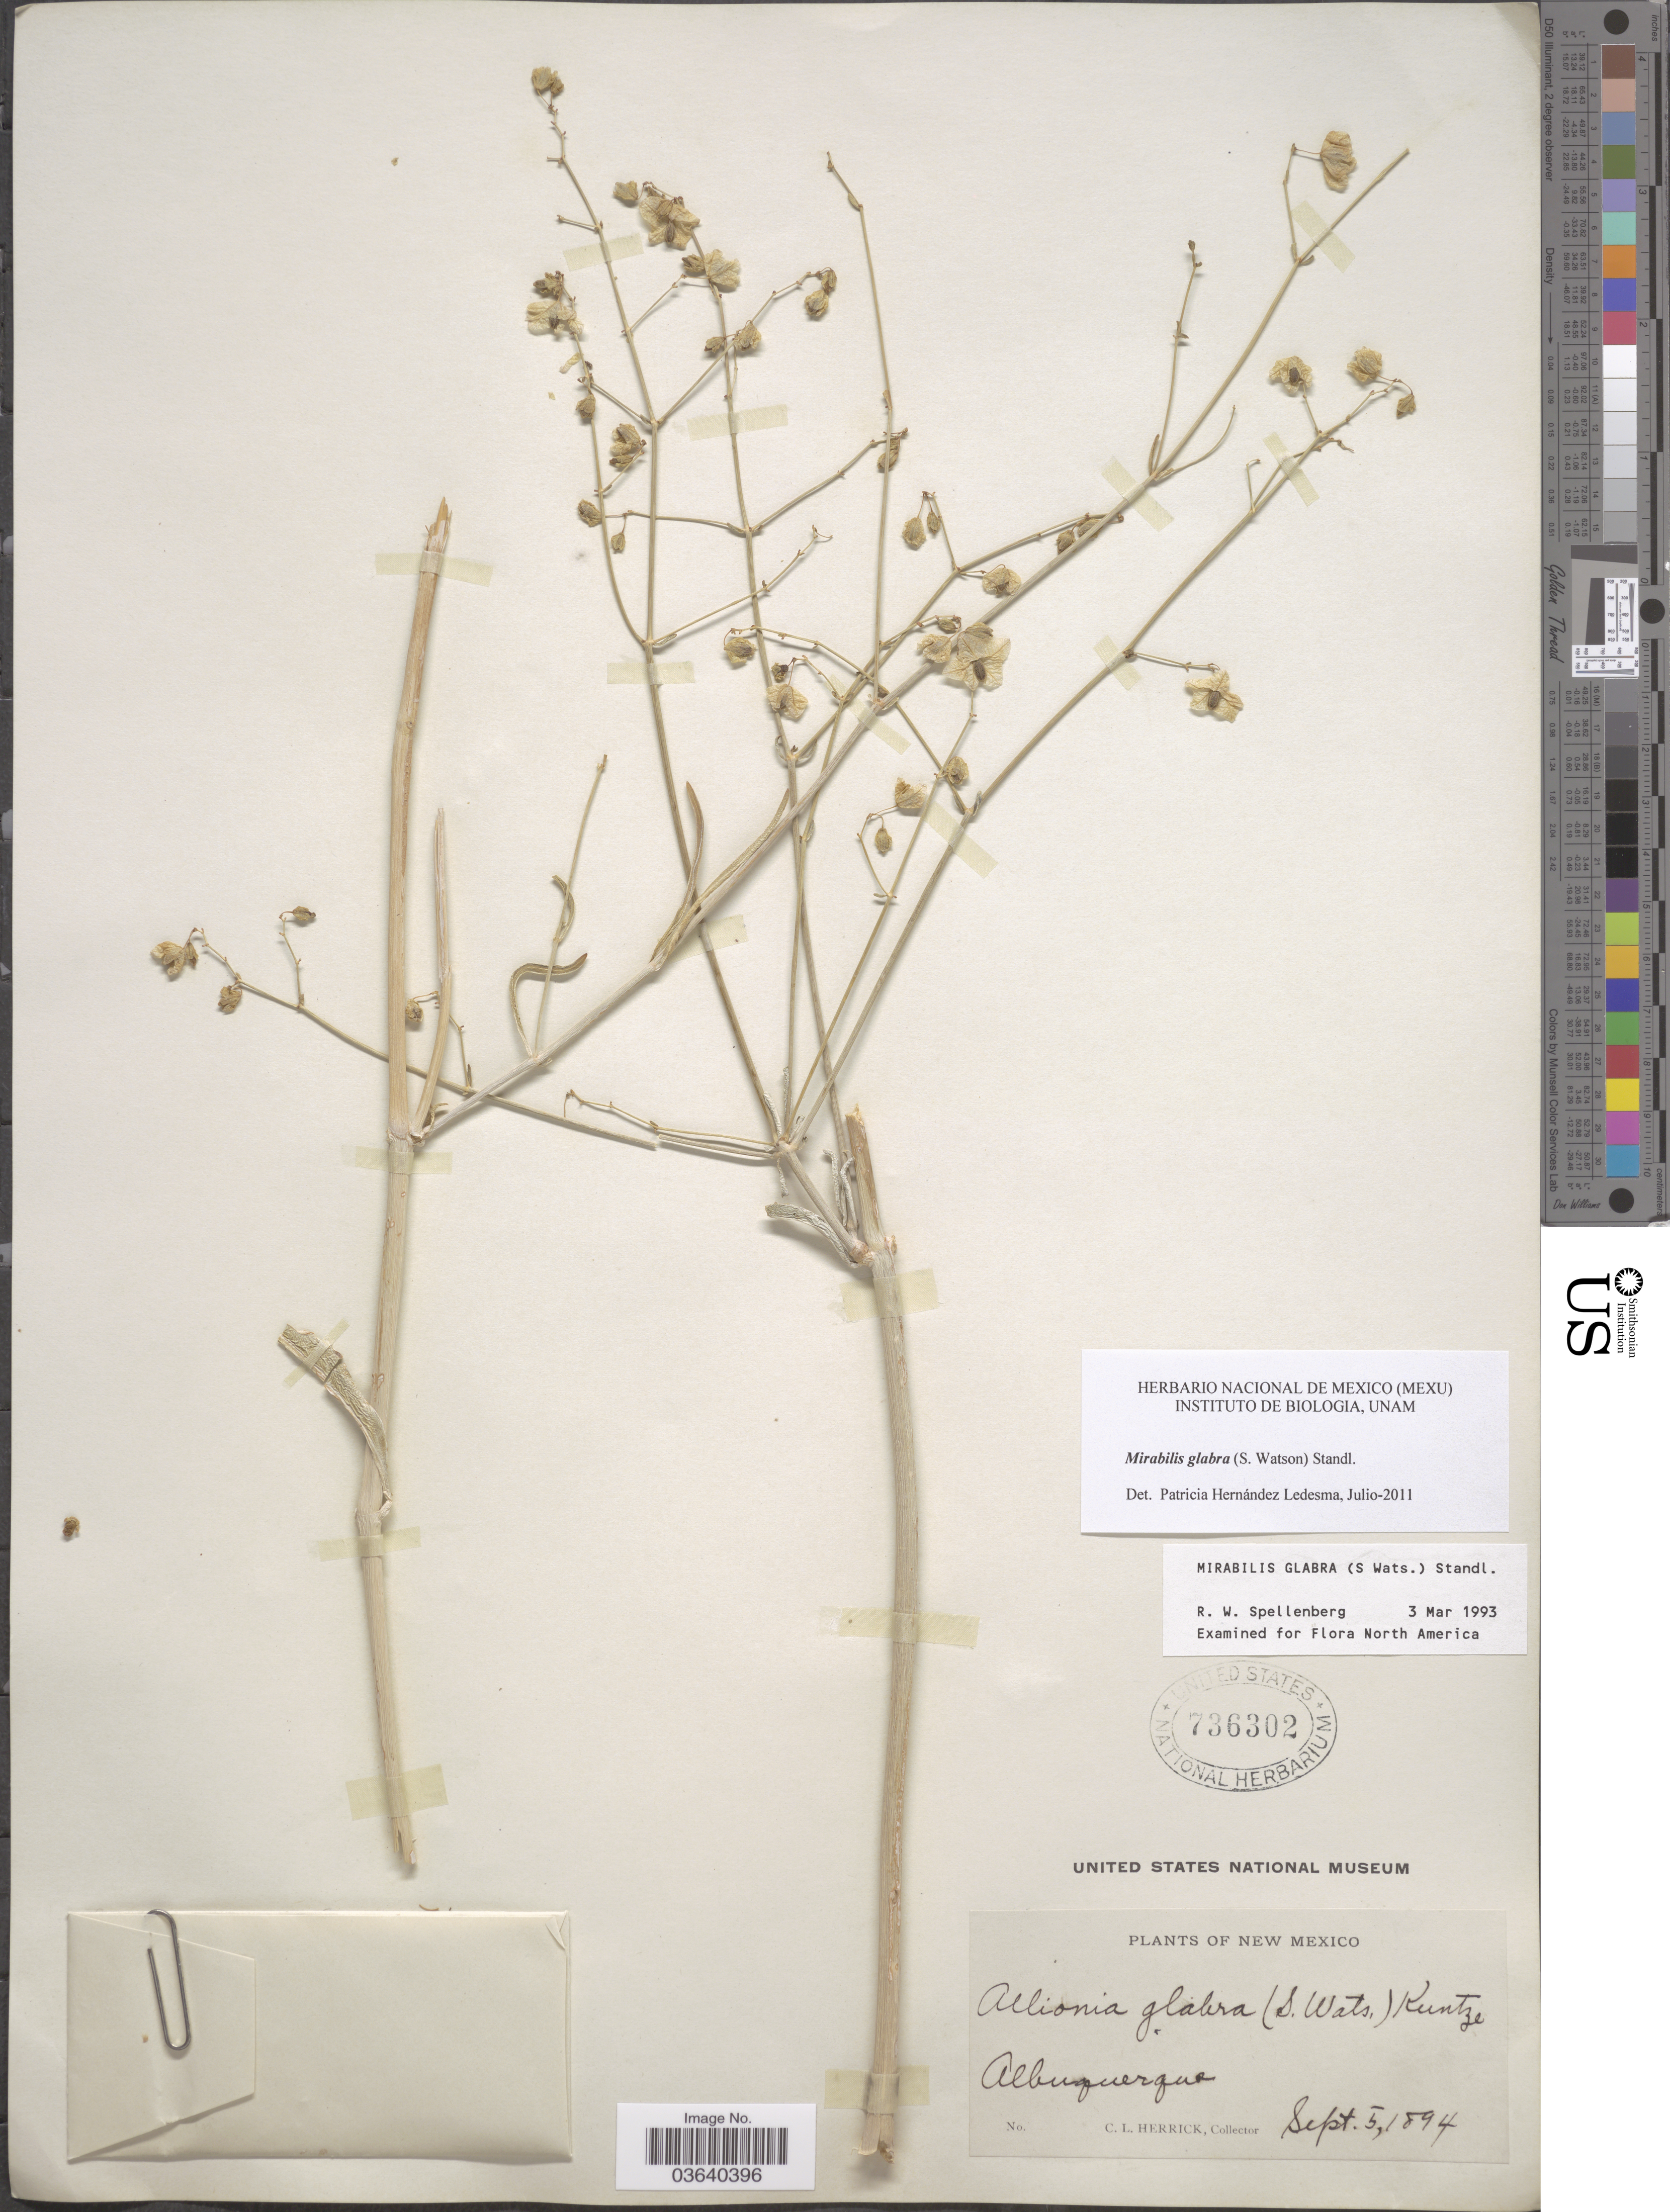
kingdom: Plantae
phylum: Tracheophyta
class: Magnoliopsida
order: Caryophyllales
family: Nyctaginaceae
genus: Mirabilis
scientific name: Mirabilis glabra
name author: (S. Watson) Standl.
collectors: C. Herrick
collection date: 1894-09-05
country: United States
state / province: New Mexico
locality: Albuquerque.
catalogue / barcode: US 736302